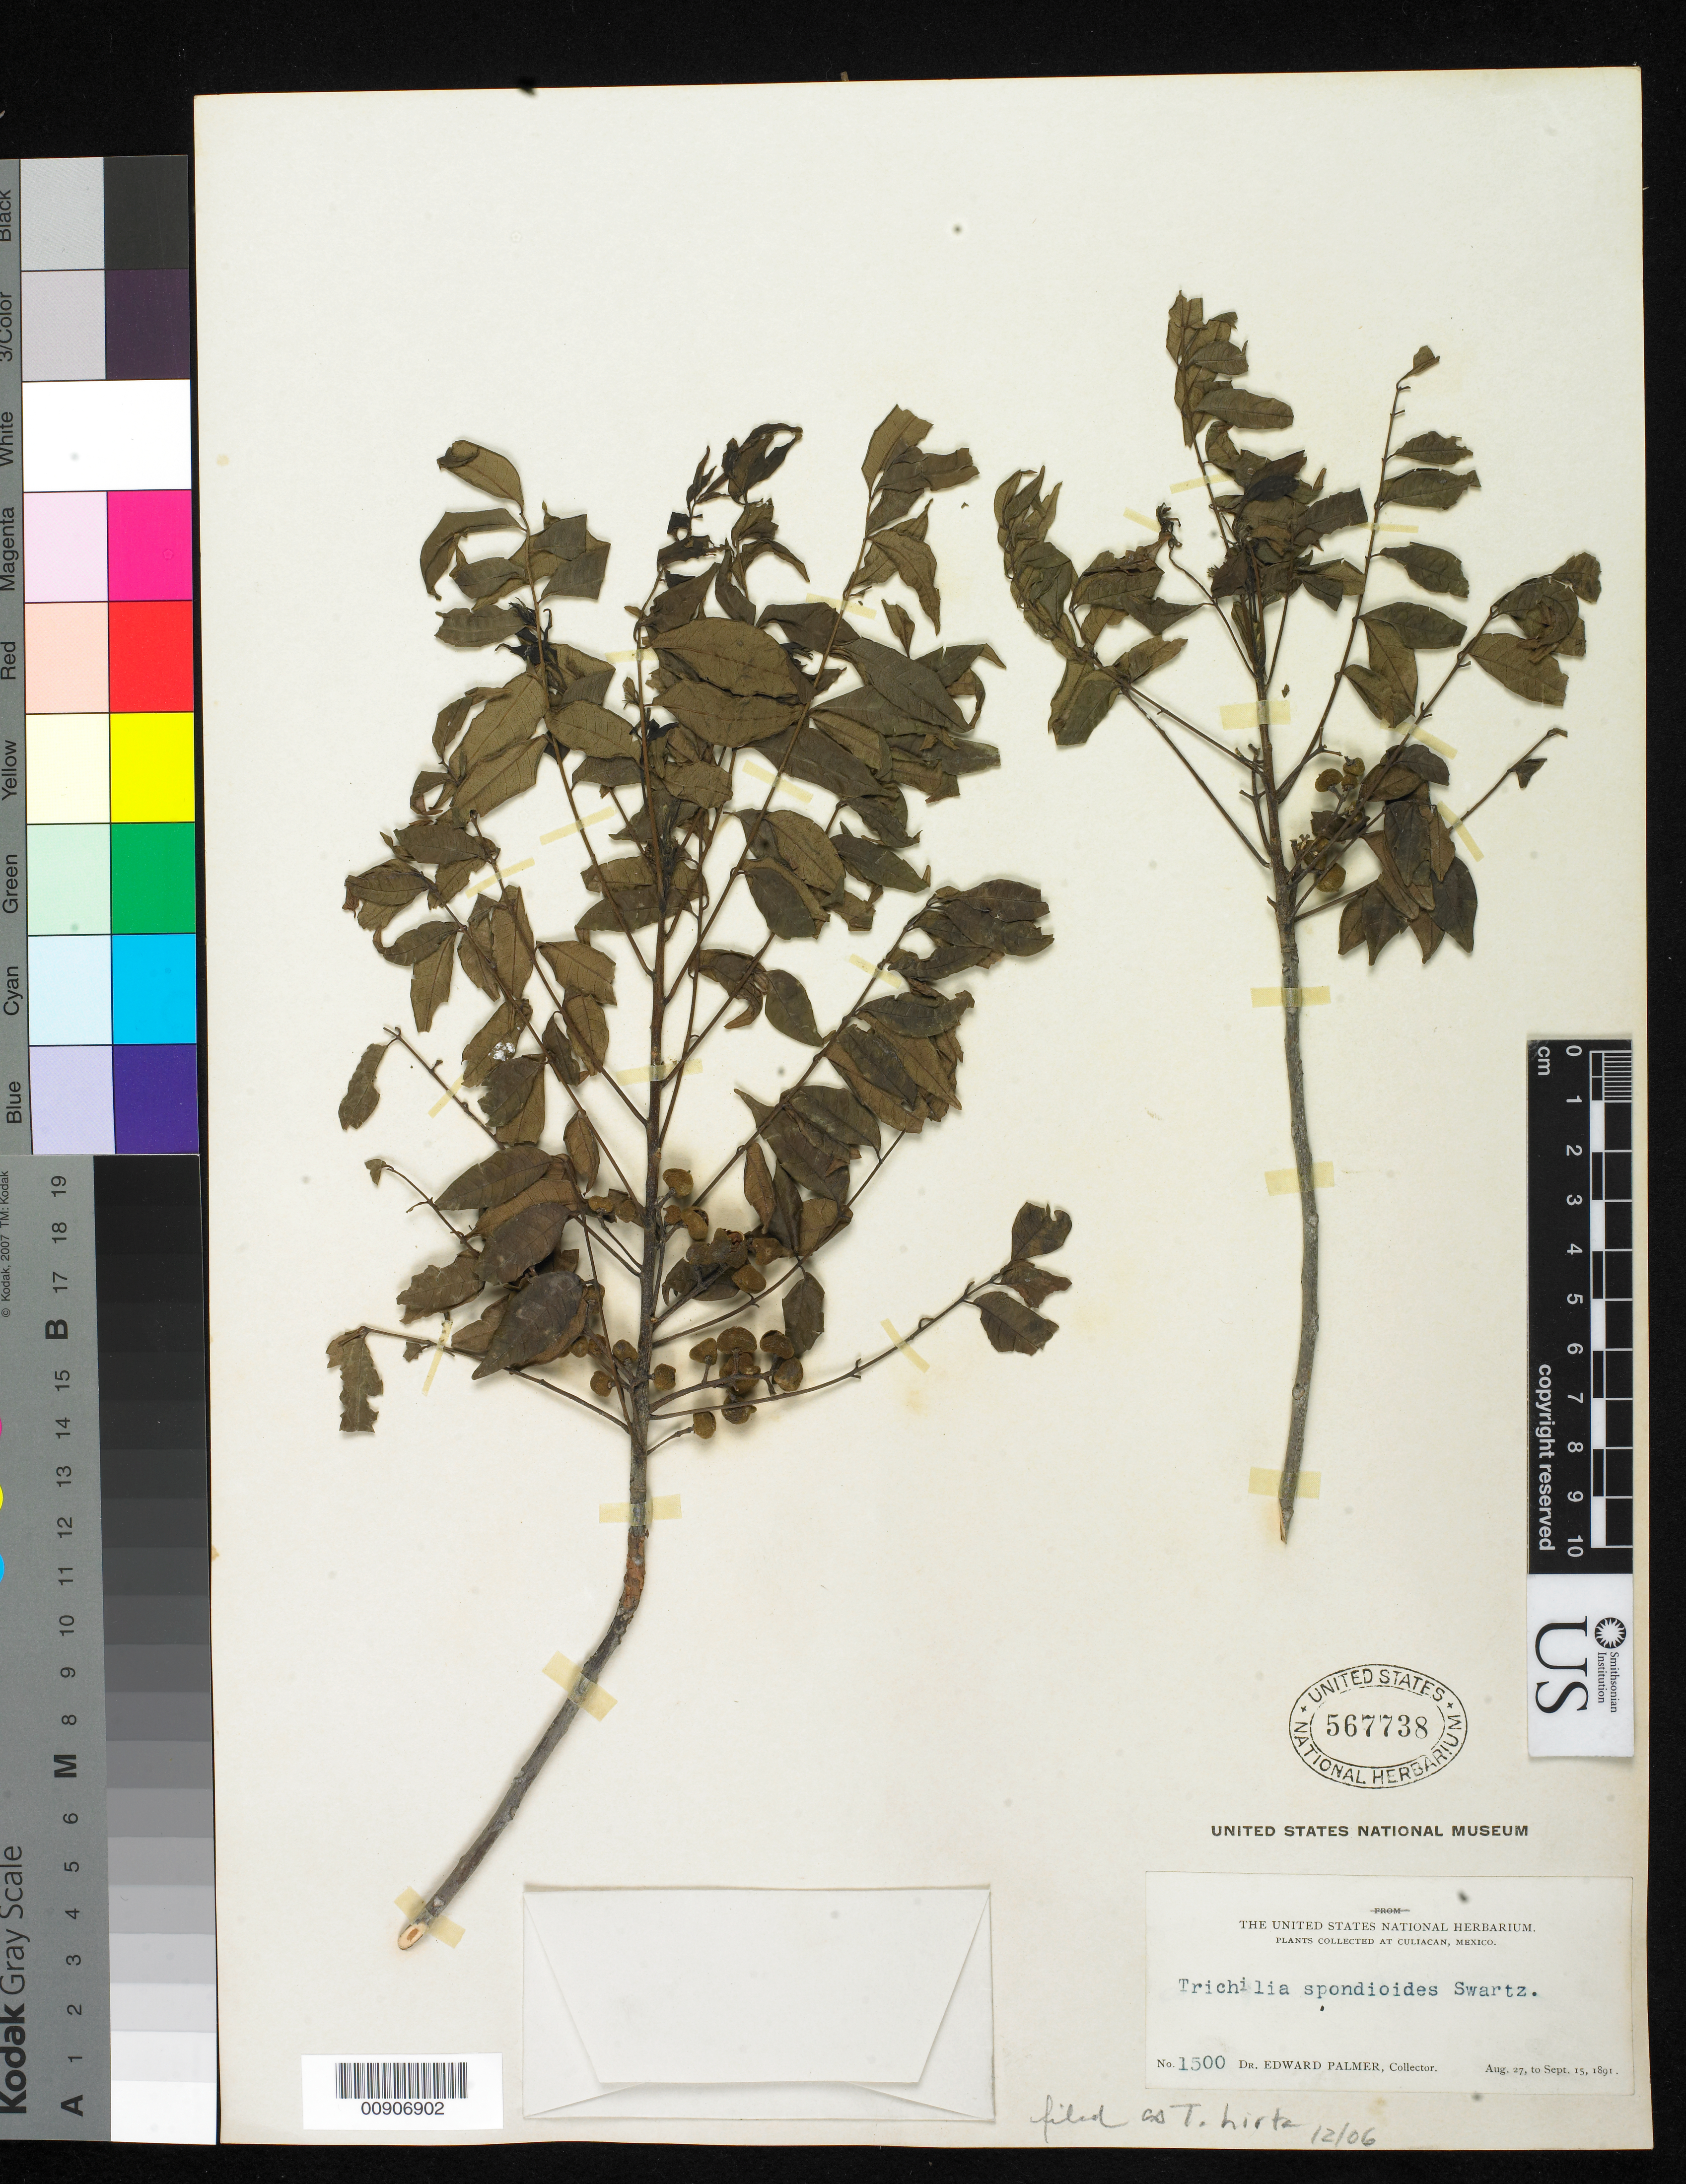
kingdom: Plantae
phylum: Tracheophyta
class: Magnoliopsida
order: Sapindales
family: Meliaceae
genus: Trichilia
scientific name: Trichilia hirta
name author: L.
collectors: E. Palmer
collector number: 1500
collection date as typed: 27 Aug 1891 to 15 Sep 1891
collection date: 1891-08-27/1891-09-15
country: Mexico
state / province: Sinaloa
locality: Culiacan, Sinaloa.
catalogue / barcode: US 567738